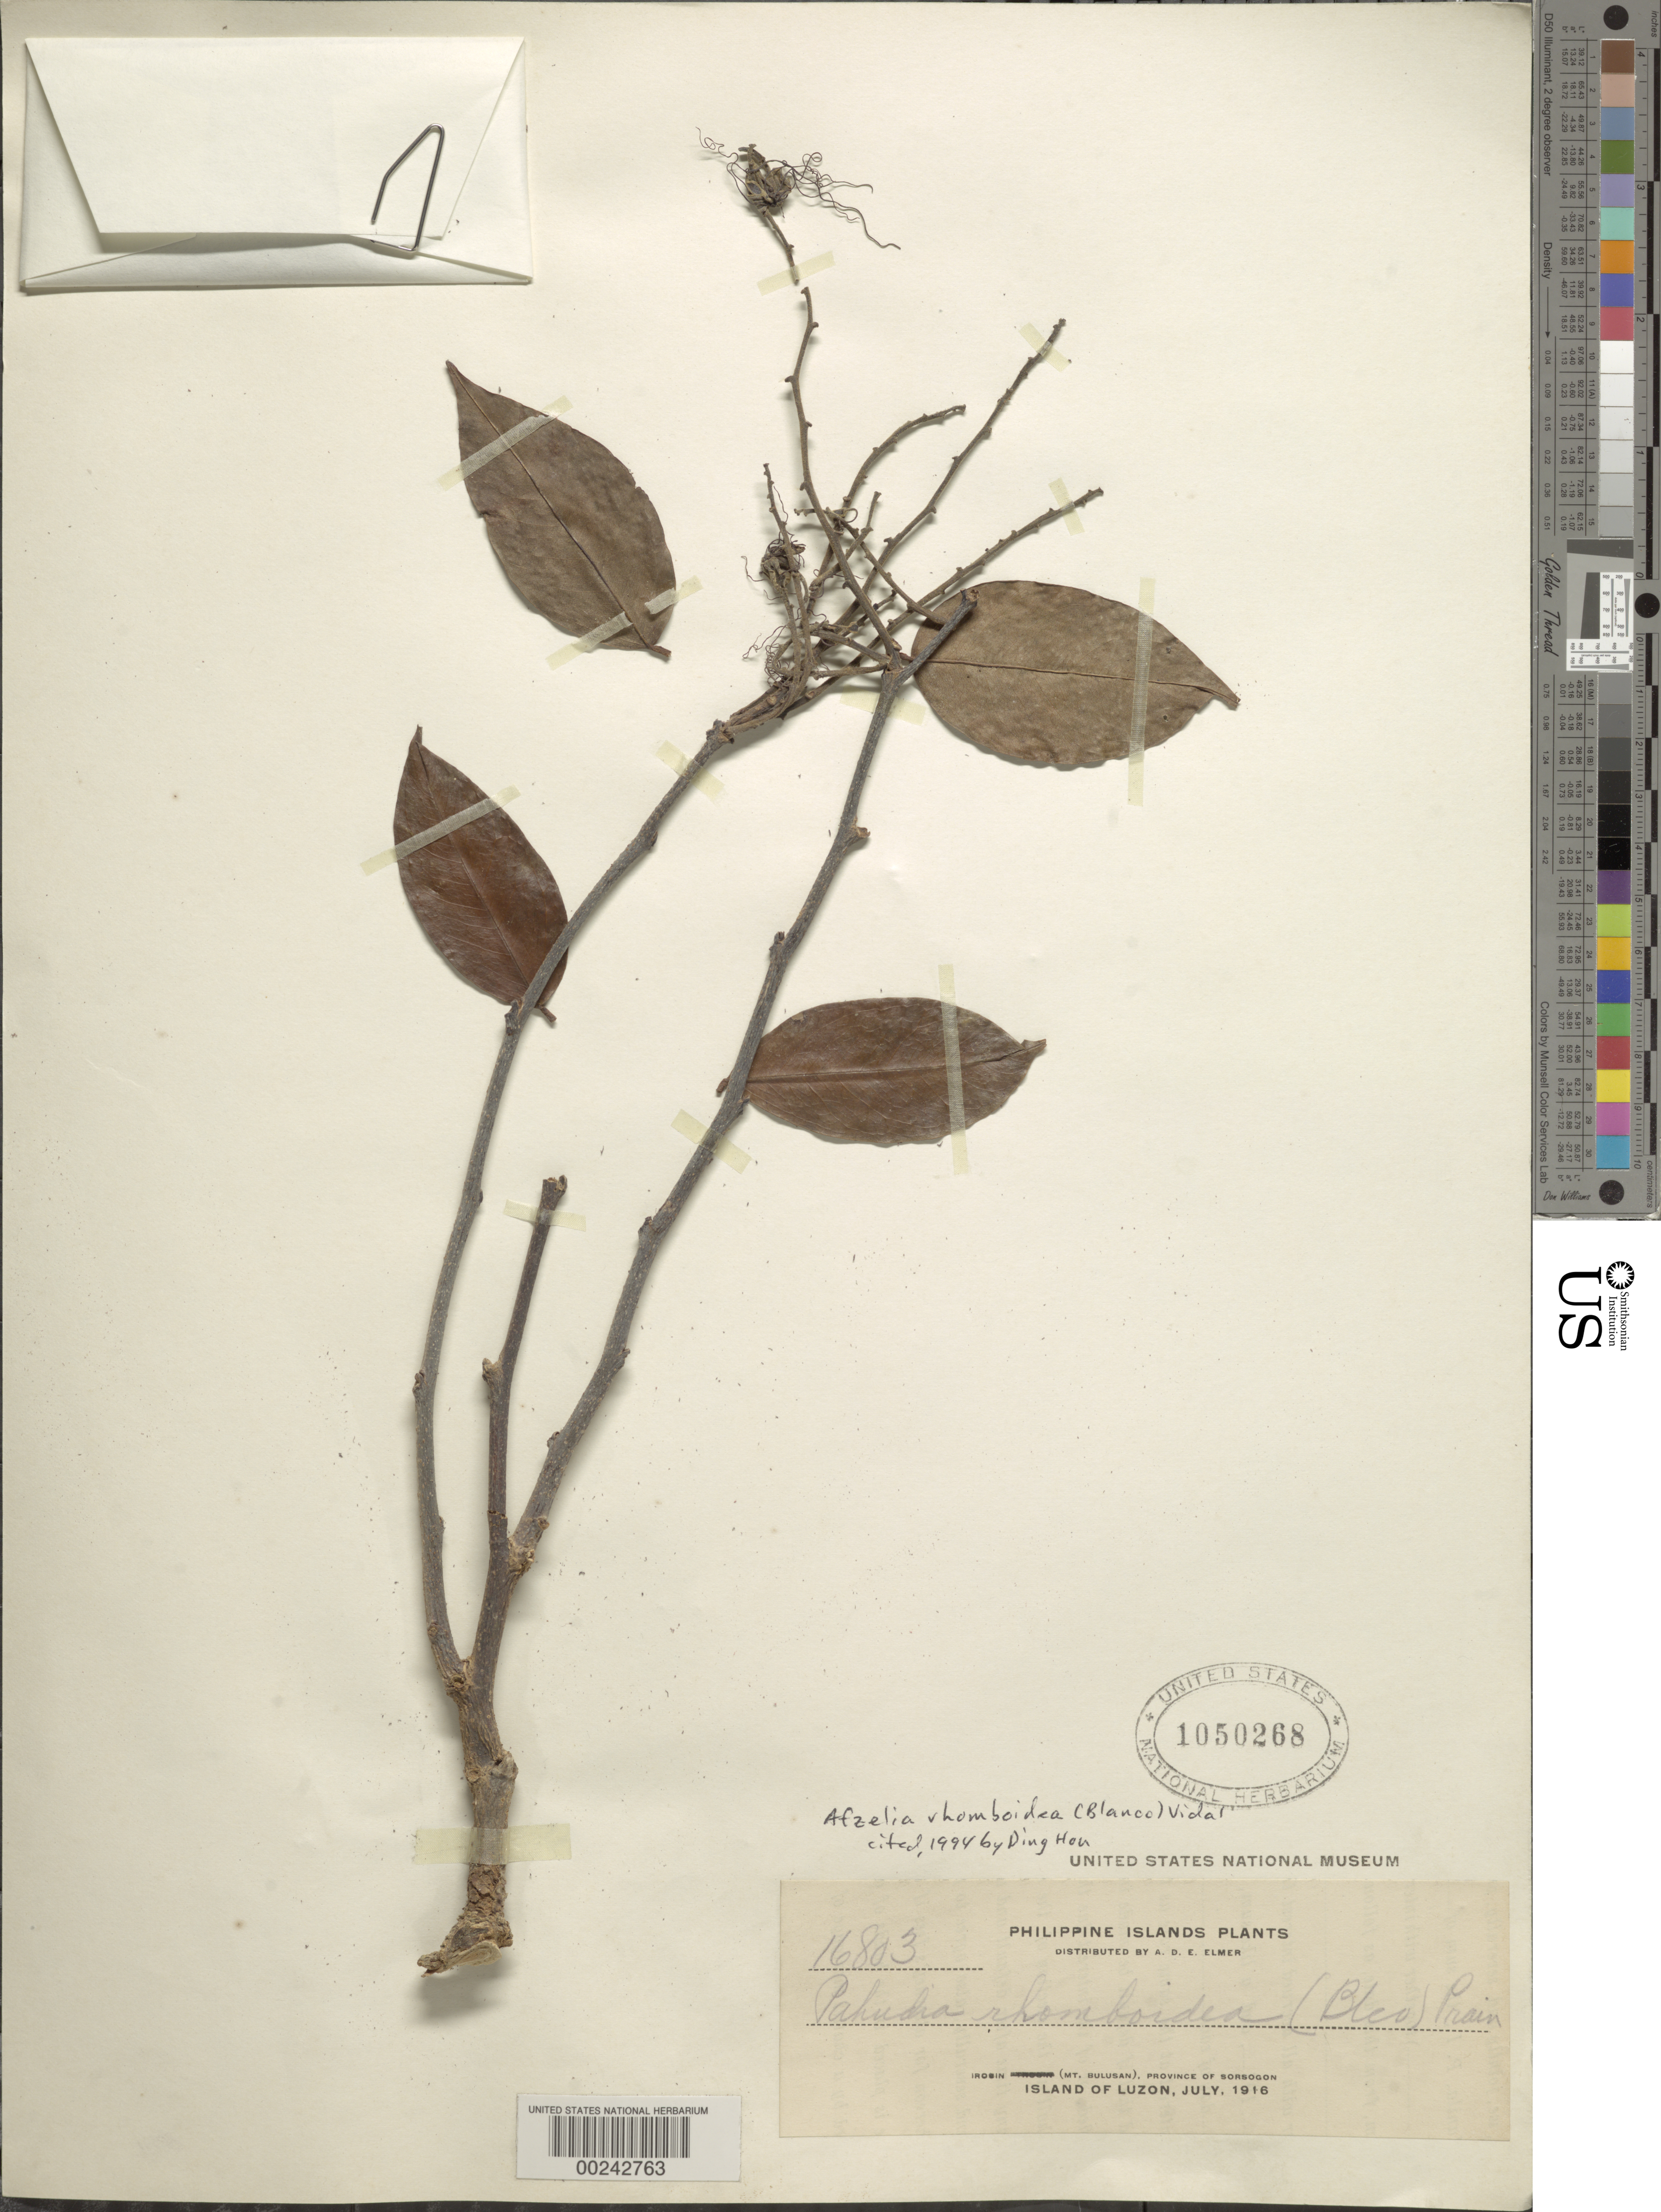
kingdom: Plantae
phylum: Tracheophyta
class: Magnoliopsida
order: Fabales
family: Fabaceae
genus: Afzelia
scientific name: Afzelia rhomboidea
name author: (Blanco) S. Vidal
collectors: A. D. E. Elmer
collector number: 16803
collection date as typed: Jul 1916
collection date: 1916-07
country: Philippines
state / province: Bicol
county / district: Sorsogon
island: Luzon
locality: Irosin (Mt. Bulusan)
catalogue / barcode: US 1050268